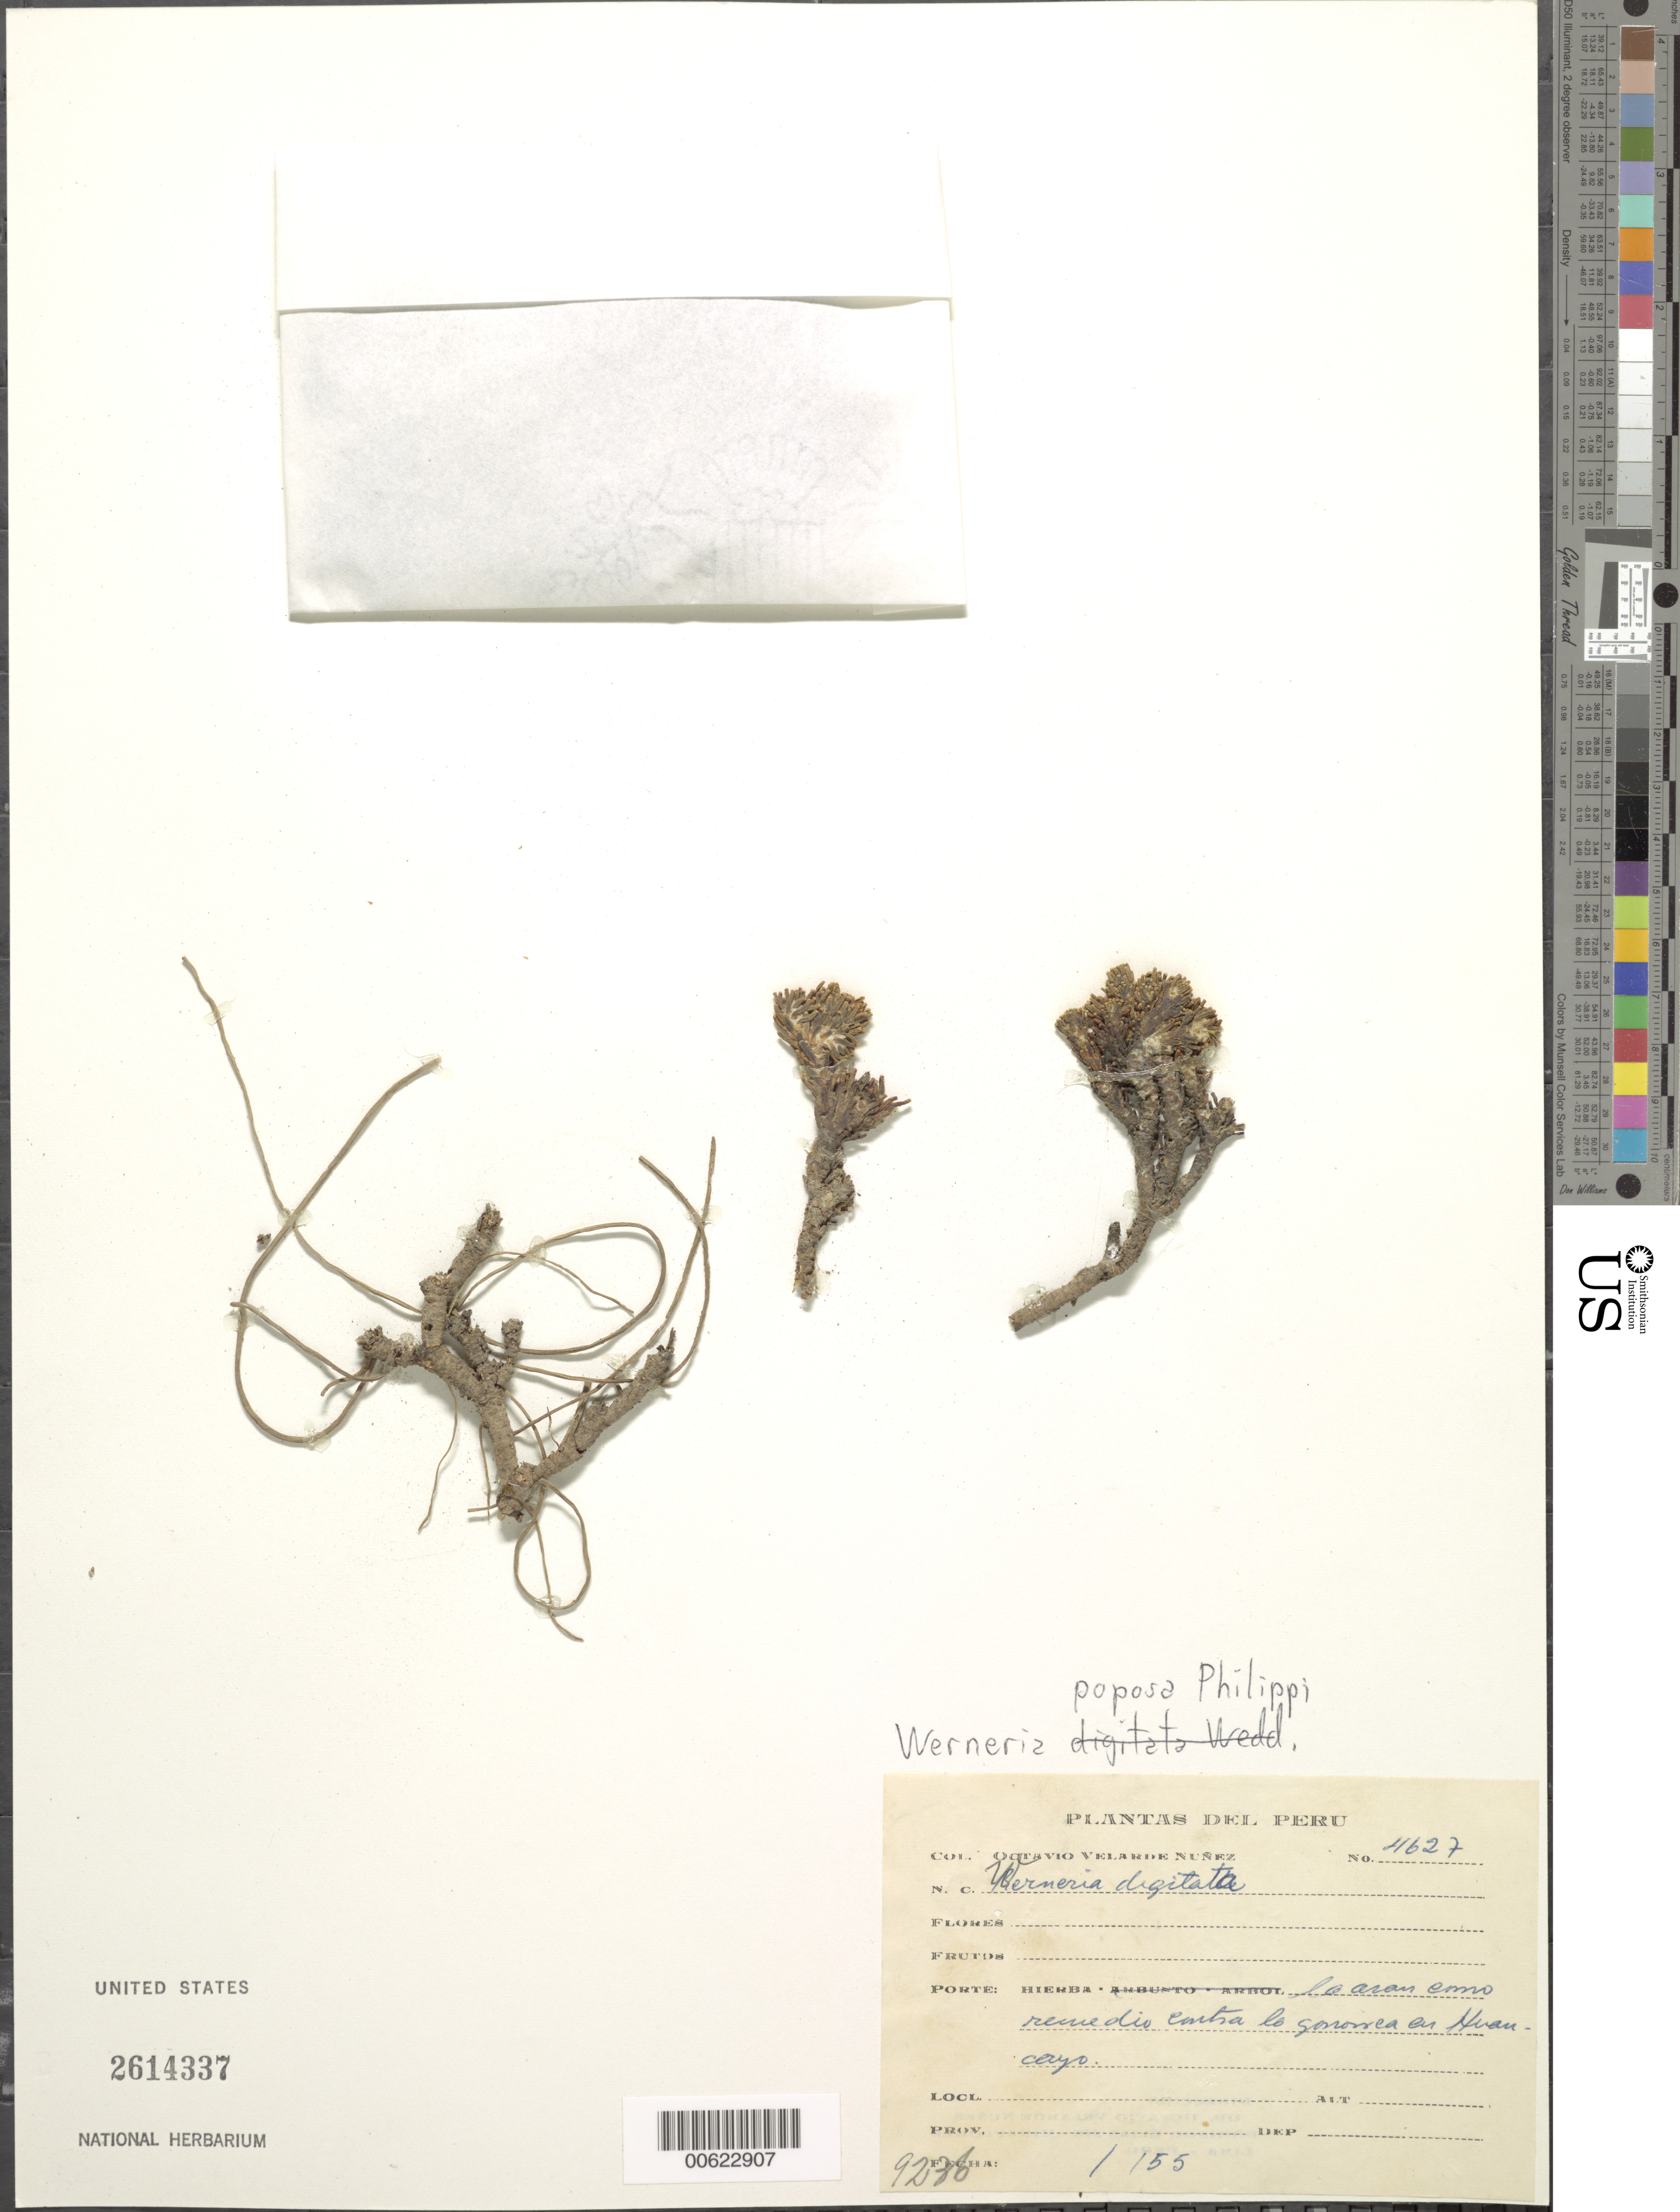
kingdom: Plantae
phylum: Tracheophyta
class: Magnoliopsida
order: Asterales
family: Asteraceae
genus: Xenophyllum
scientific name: Xenophyllum poposum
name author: (Phil.) V.A. Funk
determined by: Funk, Vicki A., (BOT), Smithsonian Institution - National Museum of Natural History (UNITED STATES)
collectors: O. Nuñez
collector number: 4627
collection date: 1955-01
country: Peru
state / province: Junín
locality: La aran como recuedio entre la gonorrea en Huancayo [all sic]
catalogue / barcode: US 2614337